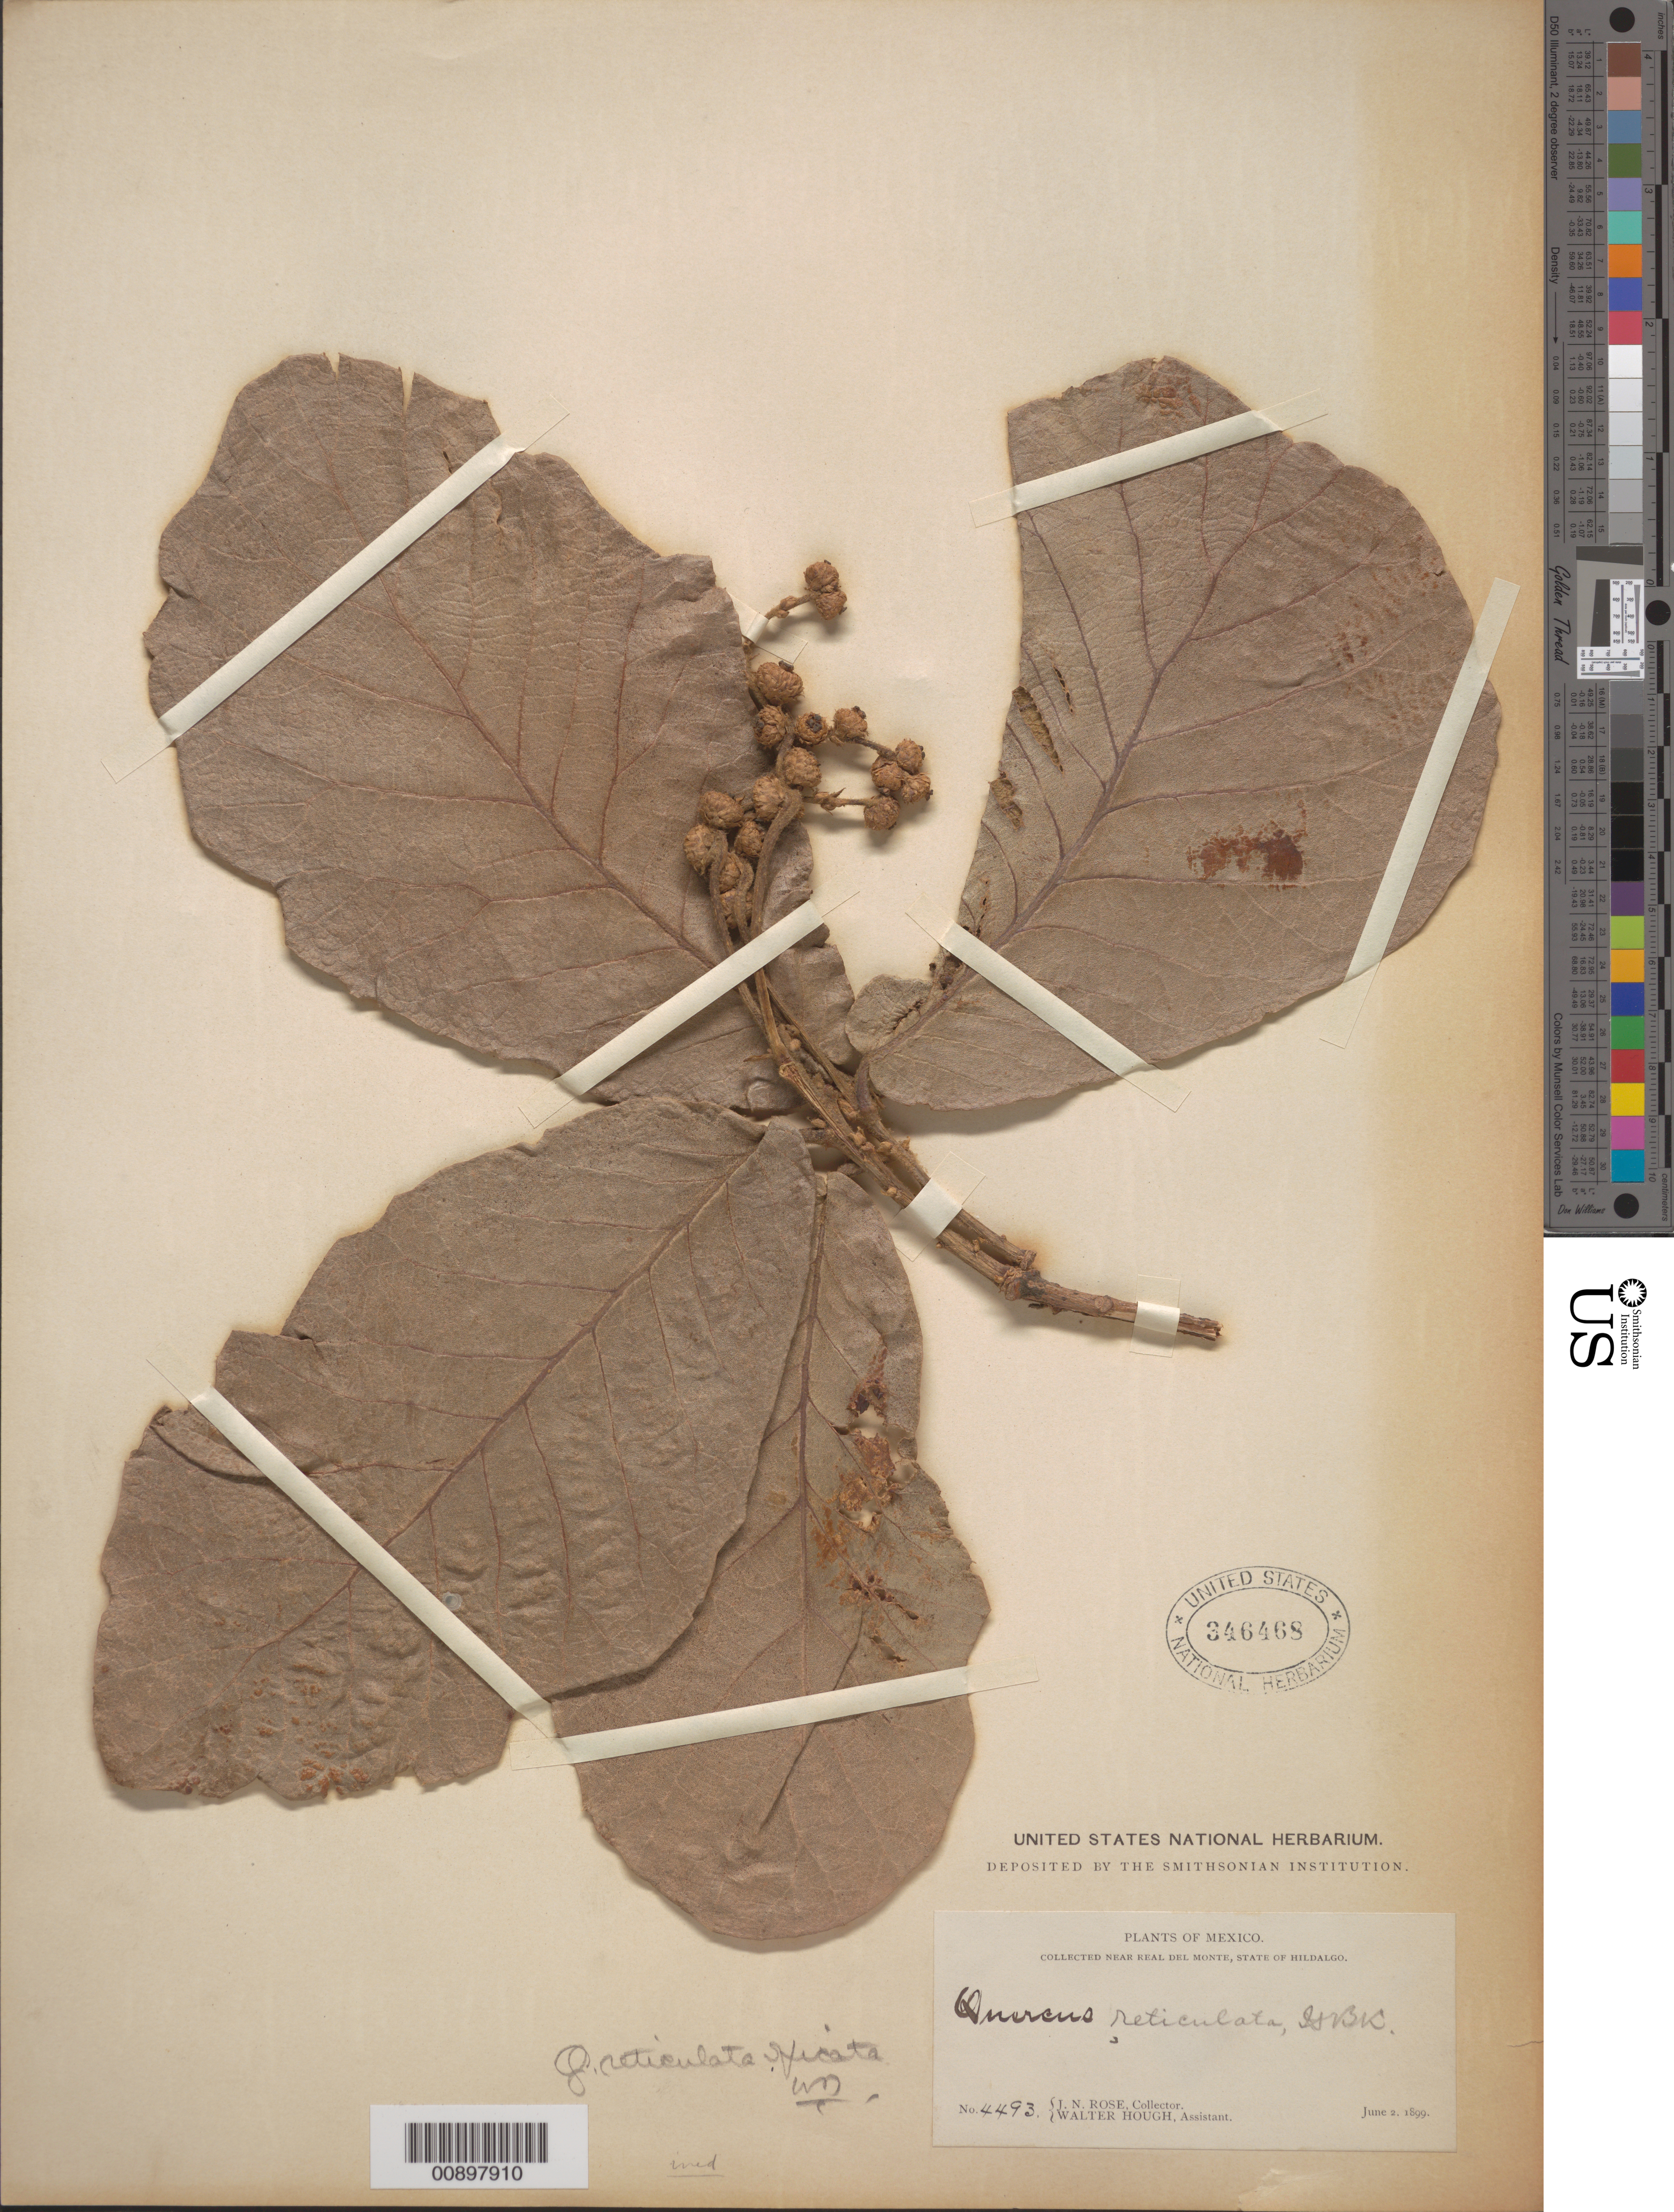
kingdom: Plantae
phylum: Tracheophyta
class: Magnoliopsida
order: Fagales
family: Fagaceae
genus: Quercus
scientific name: Quercus reticulata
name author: Humb. & Bonpl.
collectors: J. N. Rose & W. Hough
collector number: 4493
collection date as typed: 02 Jun 1899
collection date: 1899-06-02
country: Mexico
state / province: Hidalgo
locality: Near Real del Monte, State of Hidalgo.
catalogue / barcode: US 346468